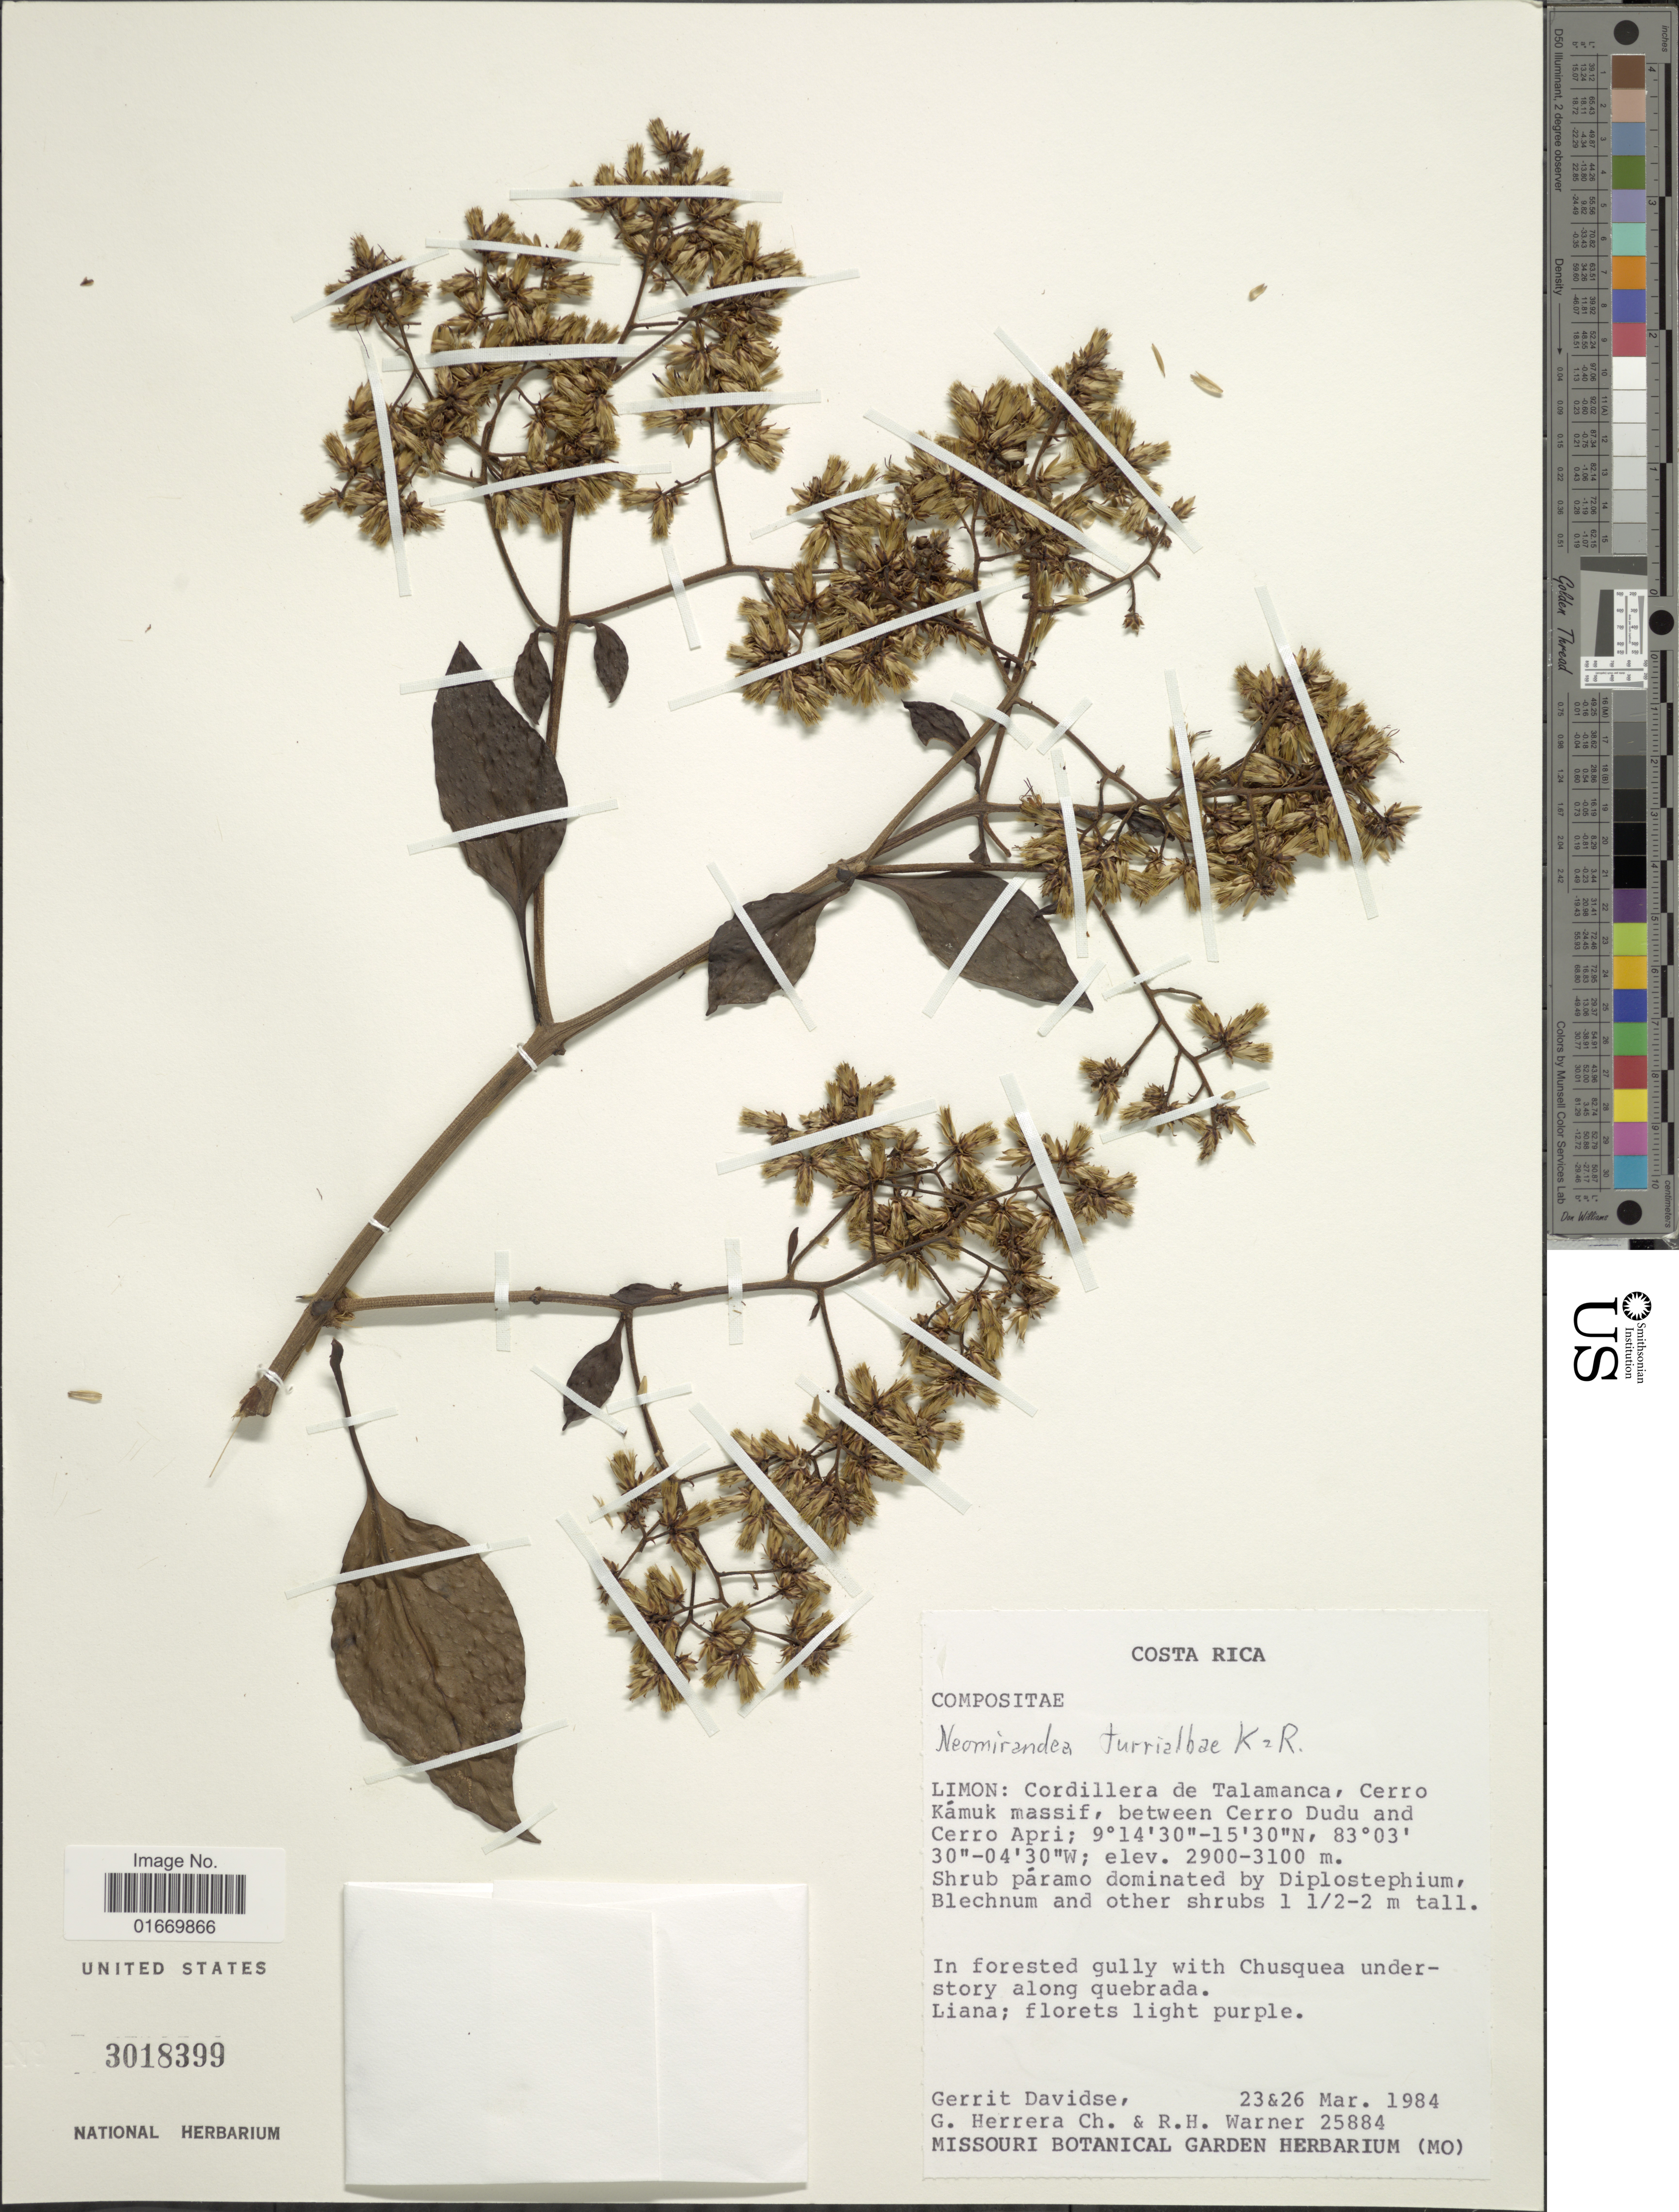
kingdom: Plantae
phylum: Tracheophyta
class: Magnoliopsida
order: Asterales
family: Asteraceae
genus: Neomirandea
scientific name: Neomirandea biflora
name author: R.M. King & H. Rob.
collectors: G. Davidse, G. Herrera Ch. & R. H. Warner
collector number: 25884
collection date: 1984-03-23/1984-03-26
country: Costa Rica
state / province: Limón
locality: Cordillera de Talamanca, Cerro Kamuk massif, between Cerro Dudu and Cerro Apri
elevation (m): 2900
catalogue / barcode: US 3018399